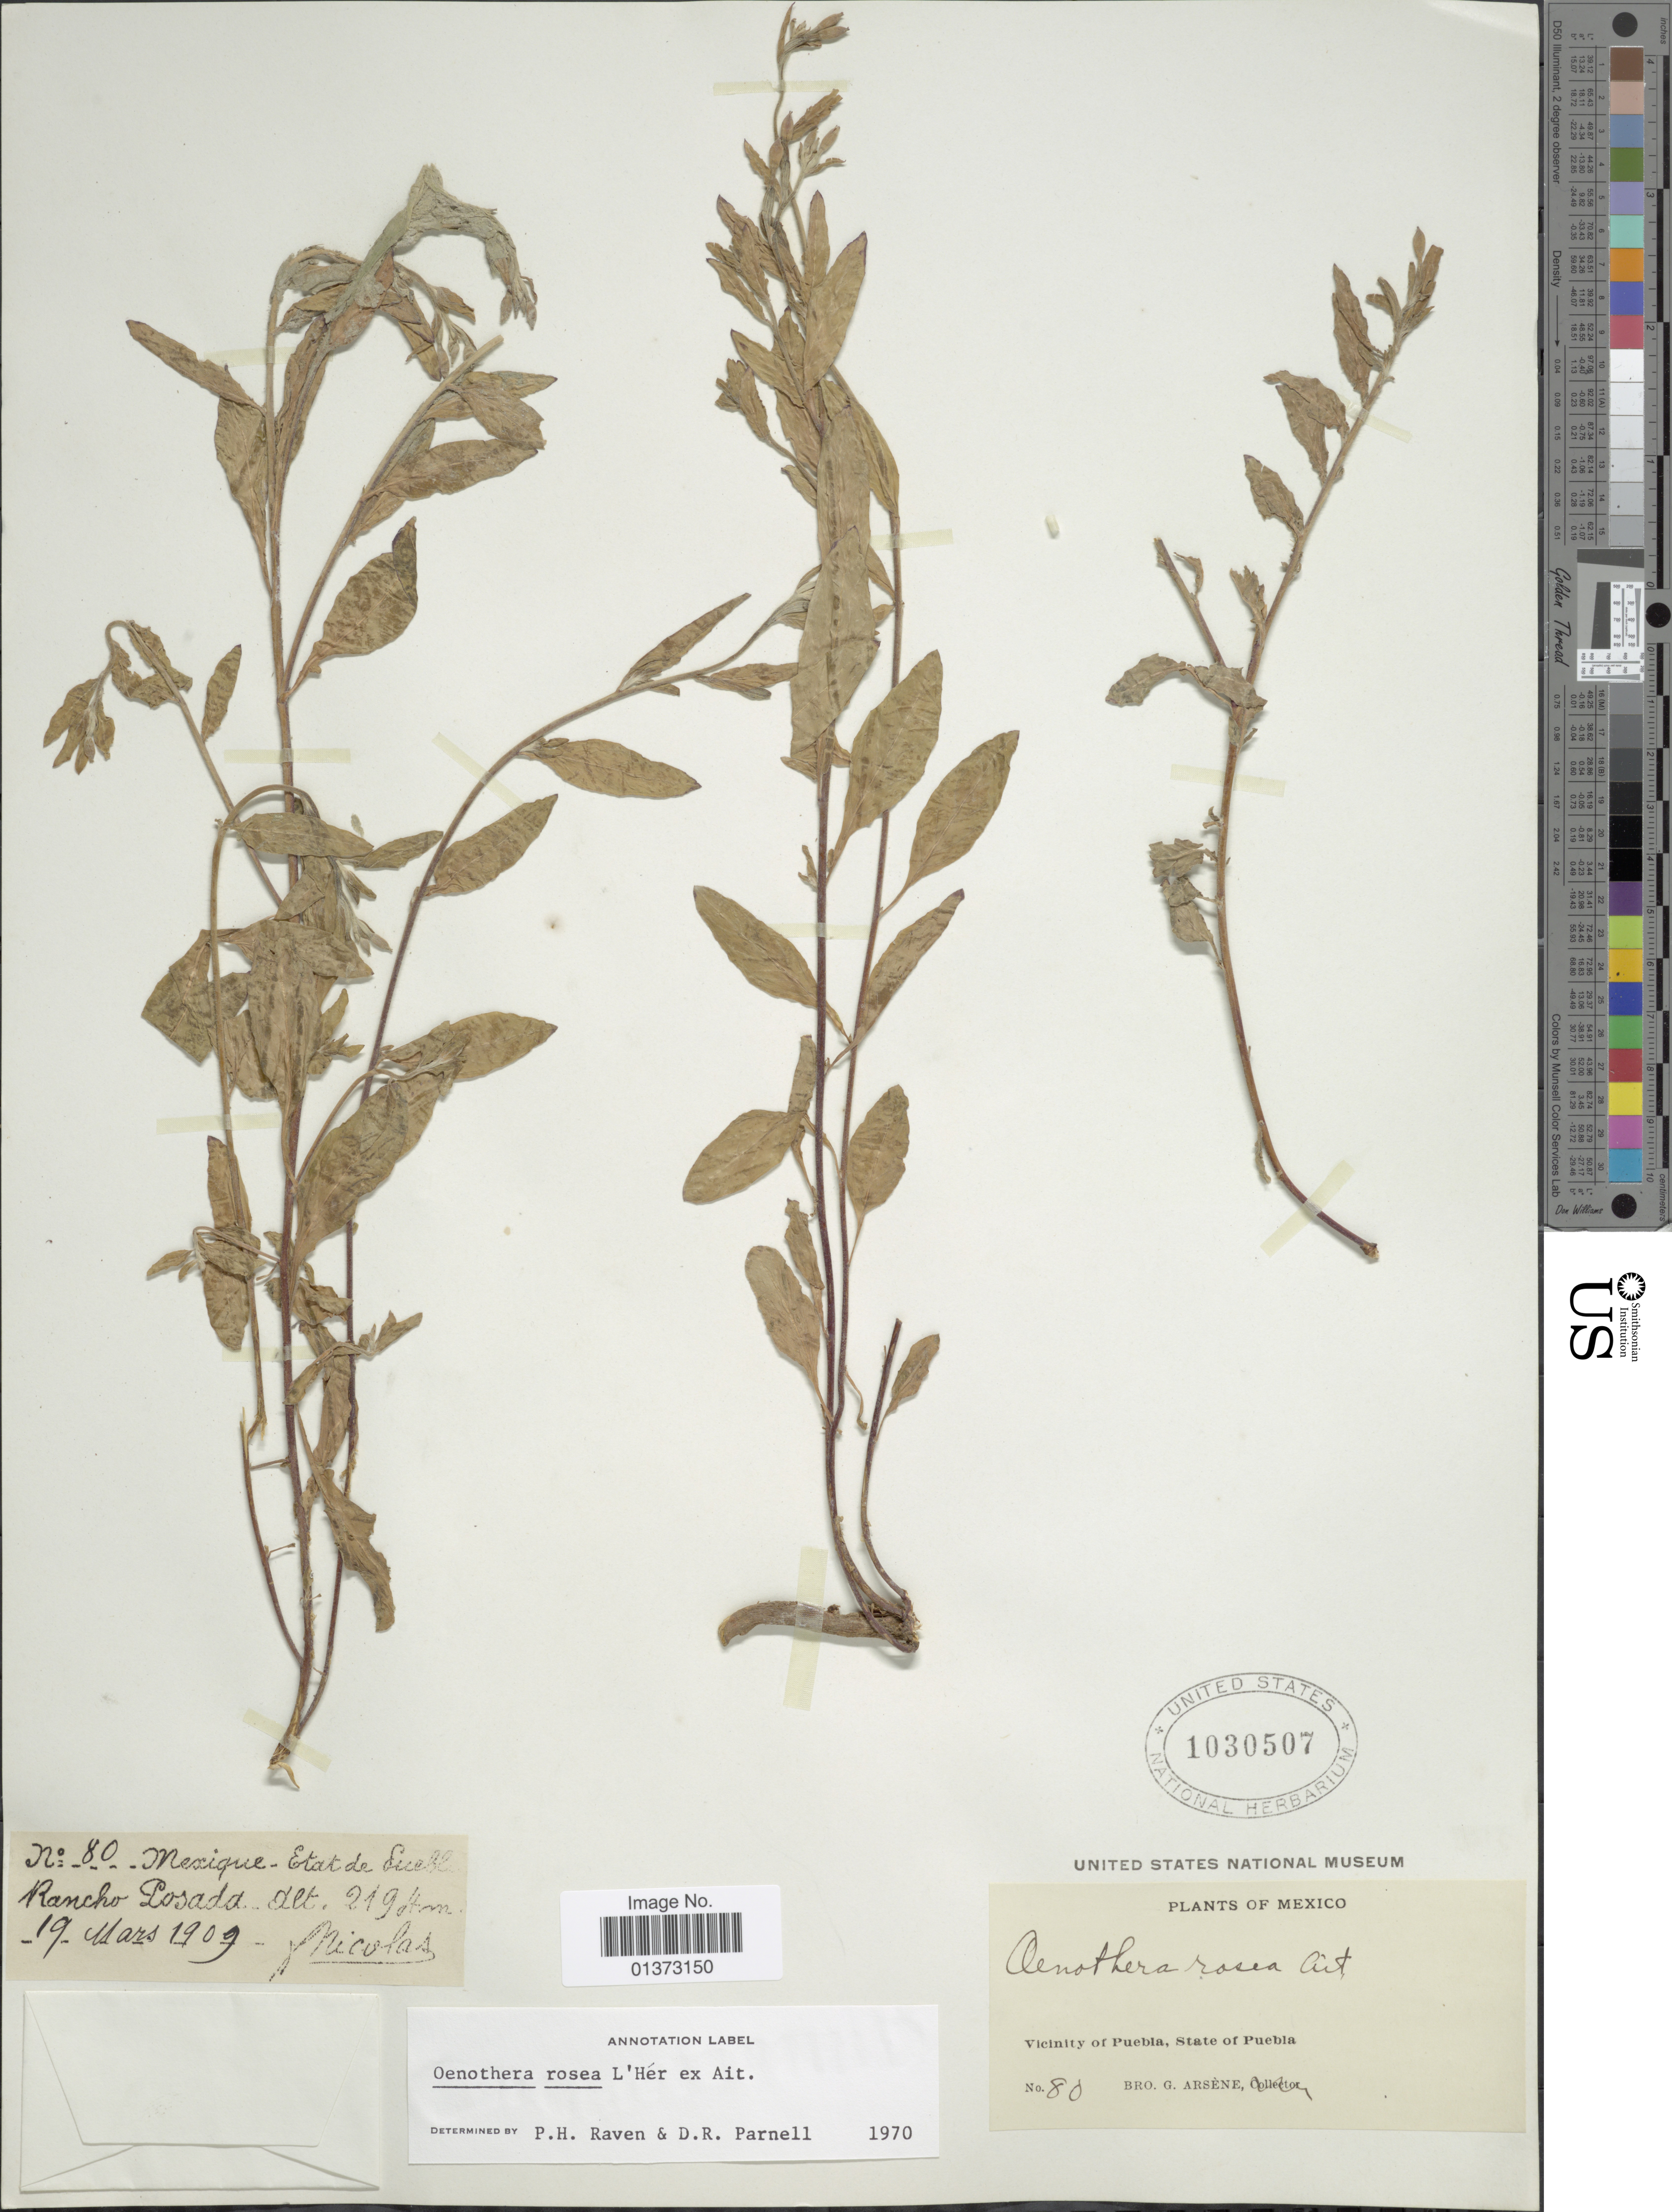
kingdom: Plantae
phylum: Tracheophyta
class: Magnoliopsida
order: Myrtales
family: Onagraceae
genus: Oenothera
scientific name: Oenothera rosea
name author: L'Hér. ex Aiton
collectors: Bro. G. Arsène & F. Nicolas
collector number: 80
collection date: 1909-03-19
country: Mexico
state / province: Puebla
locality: Rancho Posada, Vicinity of Puebla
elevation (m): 2194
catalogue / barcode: US 1030507